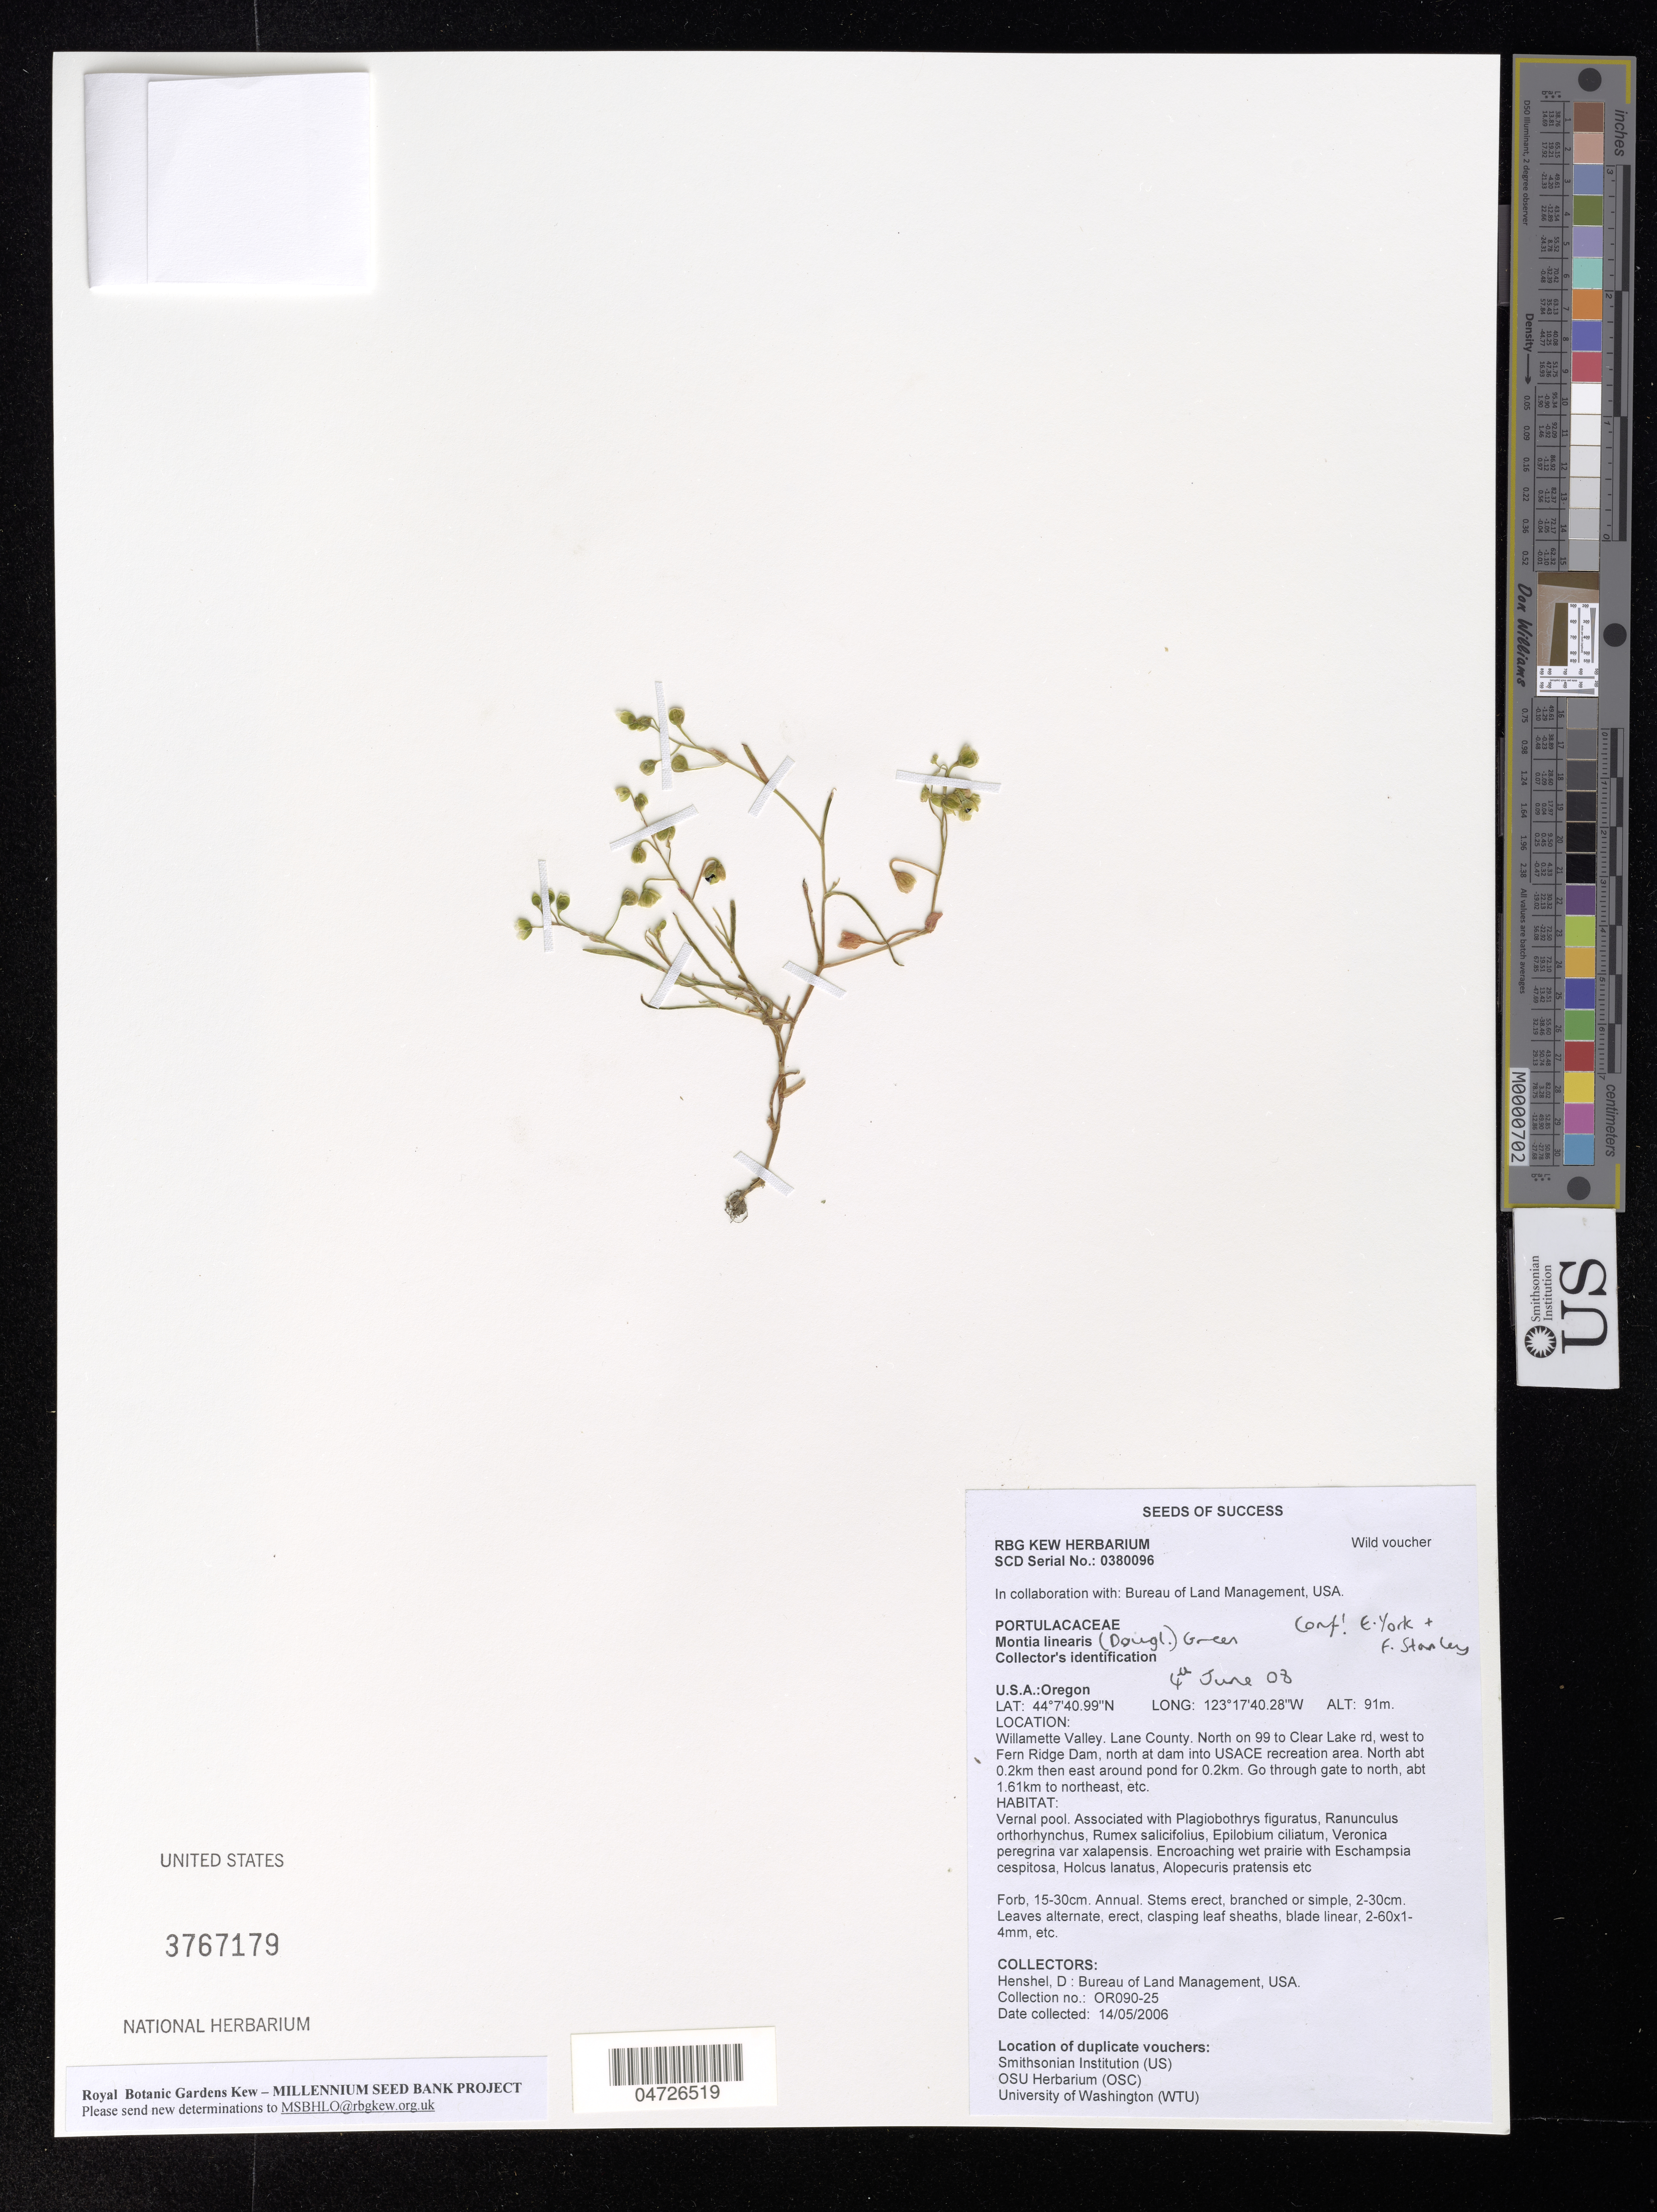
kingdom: Plantae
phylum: Tracheophyta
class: Magnoliopsida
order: Caryophyllales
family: Montiaceae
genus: Montia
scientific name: Montia linearis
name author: (Douglas) Greene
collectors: D. Henshel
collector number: OR090-25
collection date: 2006-05-14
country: United States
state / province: Oregon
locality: Willamette Valley. Lane County. North on 99 to Clear Lake rd, west to Fern Ridge Dam, north at dam into USACE recreation area. North abt 0.2km then east around pond for 0.2km. Go through gate to north, abt 1.61km to northeast, etc.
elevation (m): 91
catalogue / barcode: US 3767179